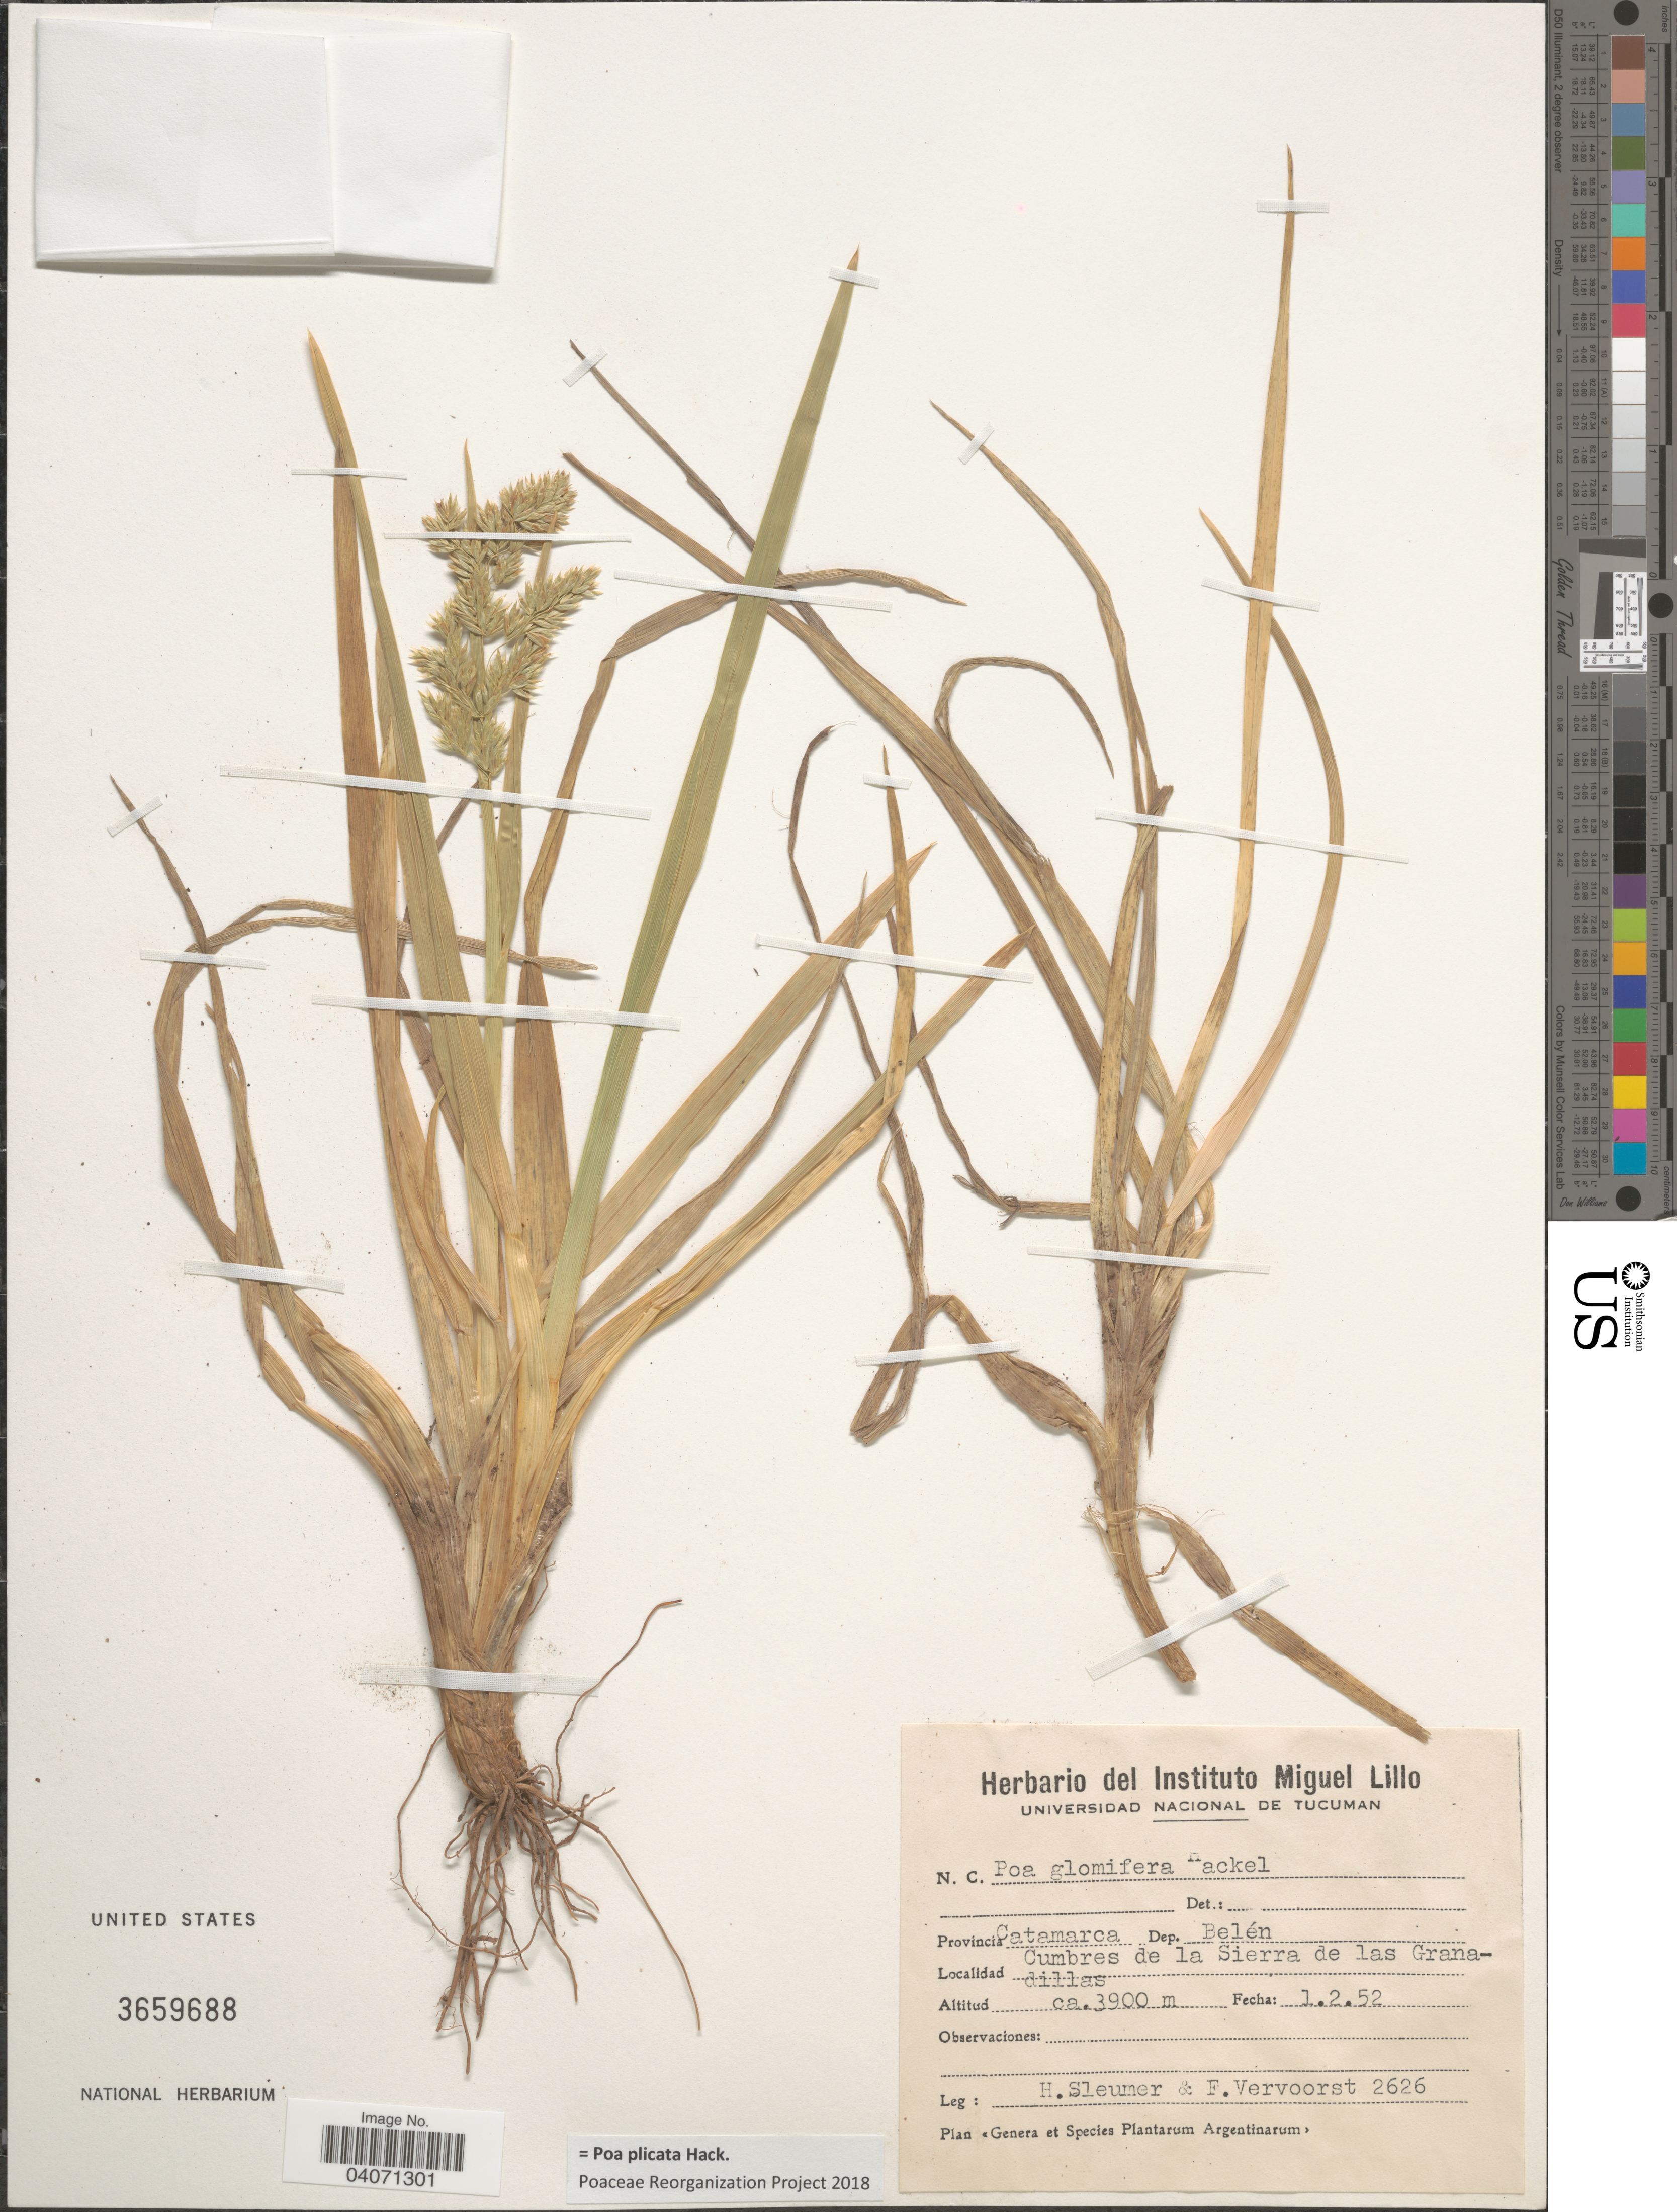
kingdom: Plantae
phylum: Tracheophyta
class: Liliopsida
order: Poales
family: Poaceae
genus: Poa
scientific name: Poa plicata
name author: Hack.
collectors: H. O. Sleumer & F. Vervoorst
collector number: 2626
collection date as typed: Transcribed d/m/y: 1/2/52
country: Argentina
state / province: Catamarca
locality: Dep. Belén. Cumbres de la Sierra de las Granadillas.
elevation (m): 3900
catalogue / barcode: US 3659688